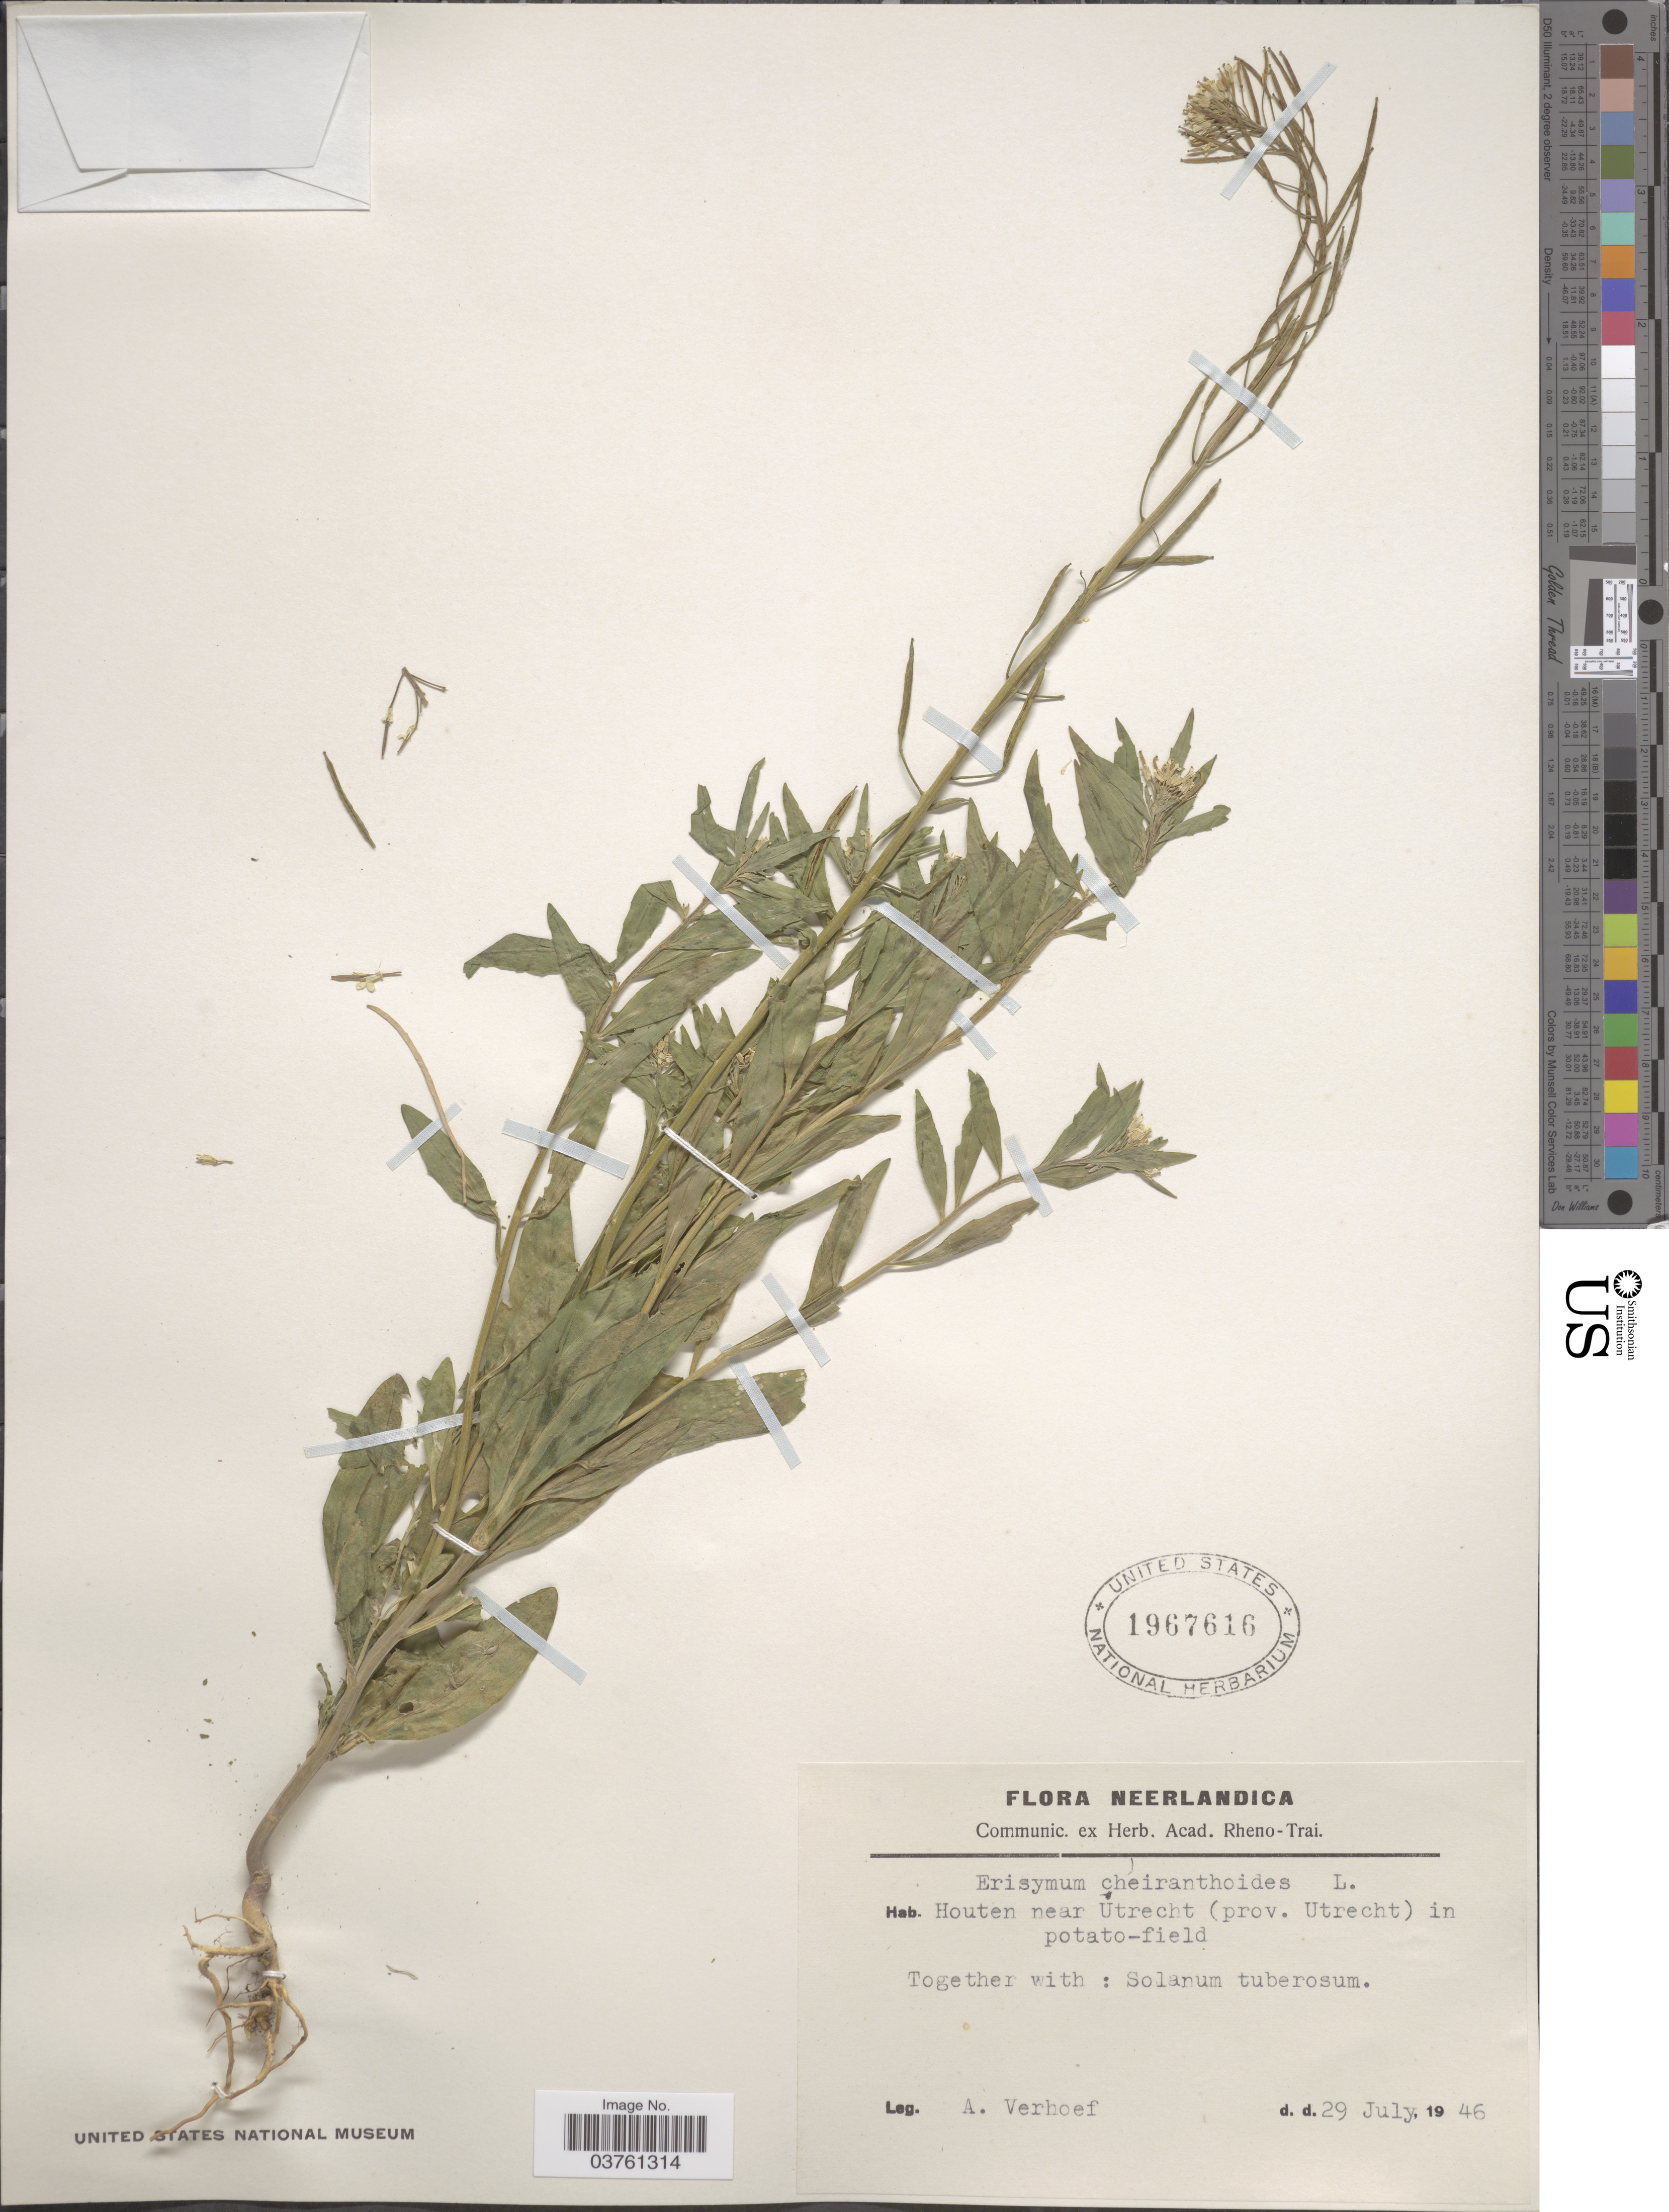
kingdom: Plantae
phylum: Tracheophyta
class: Magnoliopsida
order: Brassicales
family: Brassicaceae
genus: Erysimum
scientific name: Erysimum cheiranthoides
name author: L.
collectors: A. Verhoef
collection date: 1946-07-29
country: Netherlands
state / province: Utrecht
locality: Neerlandica. Houten near Utrecht in potato-field.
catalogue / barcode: US 1967616